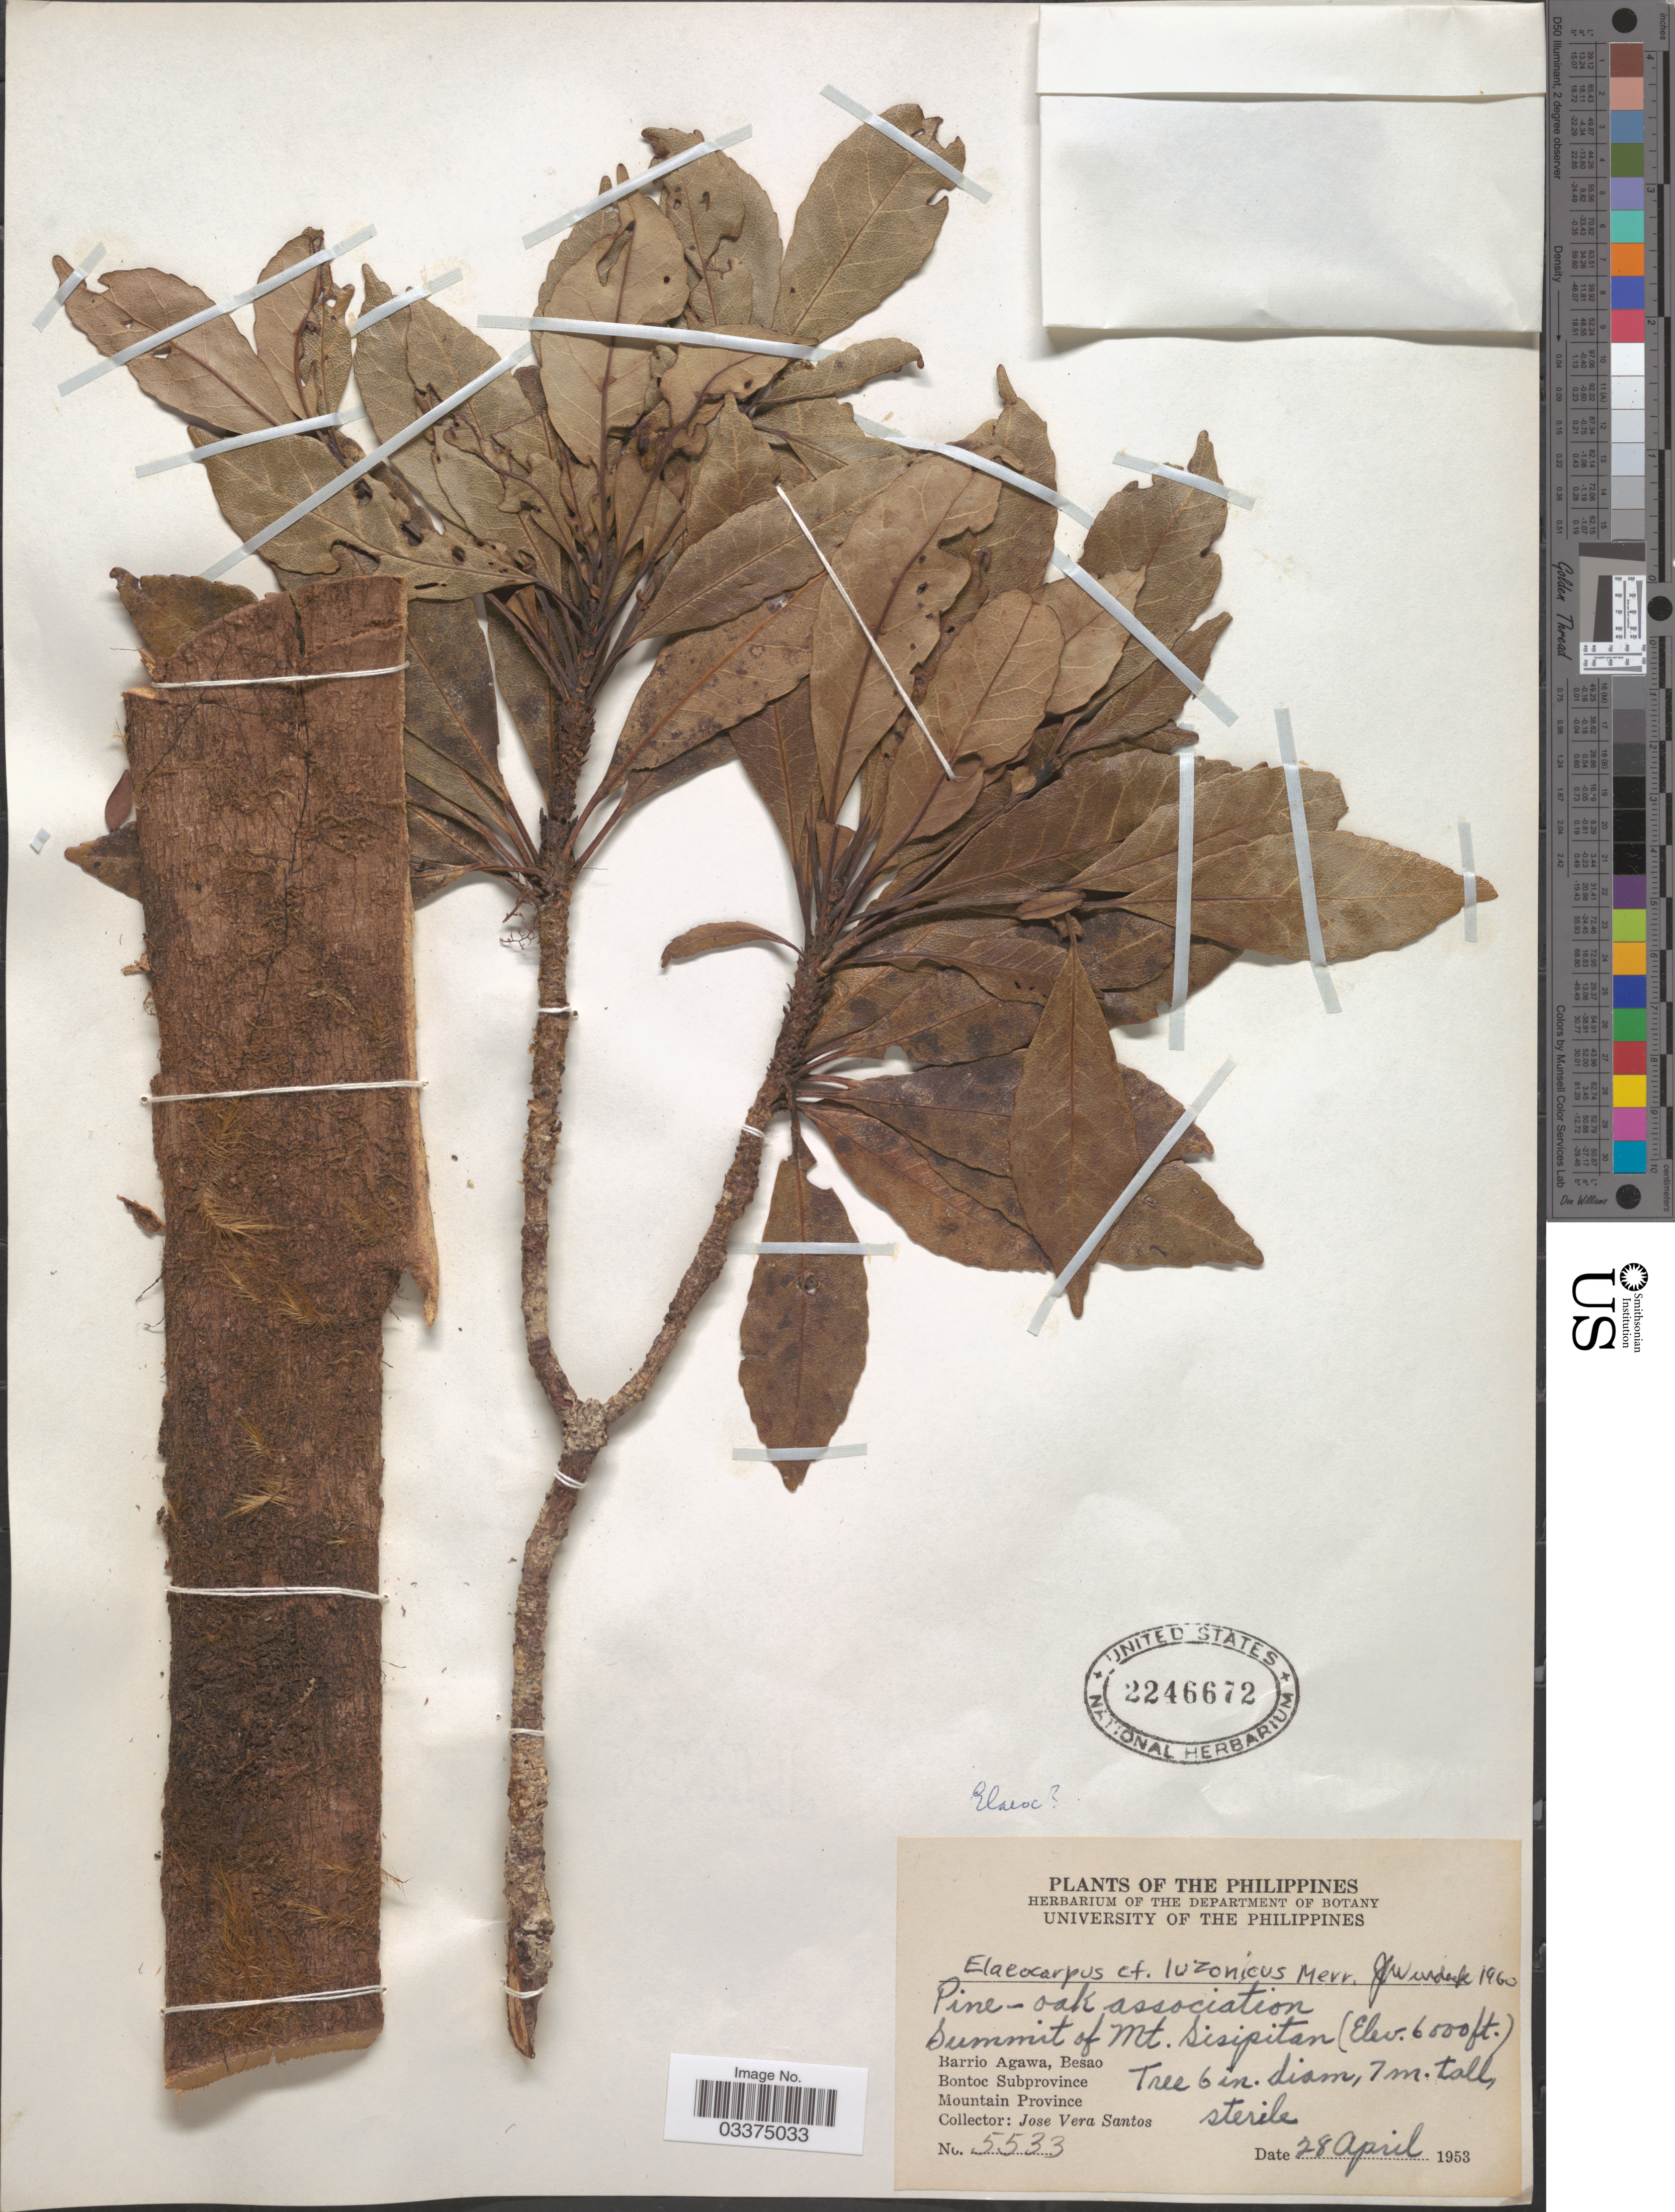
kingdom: Plantae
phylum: Tracheophyta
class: Magnoliopsida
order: Oxalidales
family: Elaeocarpaceae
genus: Elaeocarpus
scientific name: Elaeocarpus luzonicus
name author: Merr.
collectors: J. V. Santos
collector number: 5533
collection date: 1953-04-28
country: Philippines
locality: Summit of Mt. Sisipitan. Barrio Agawa, Besao. Bontoc Subprovince. Mountain Province.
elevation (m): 1829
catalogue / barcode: US 2246672